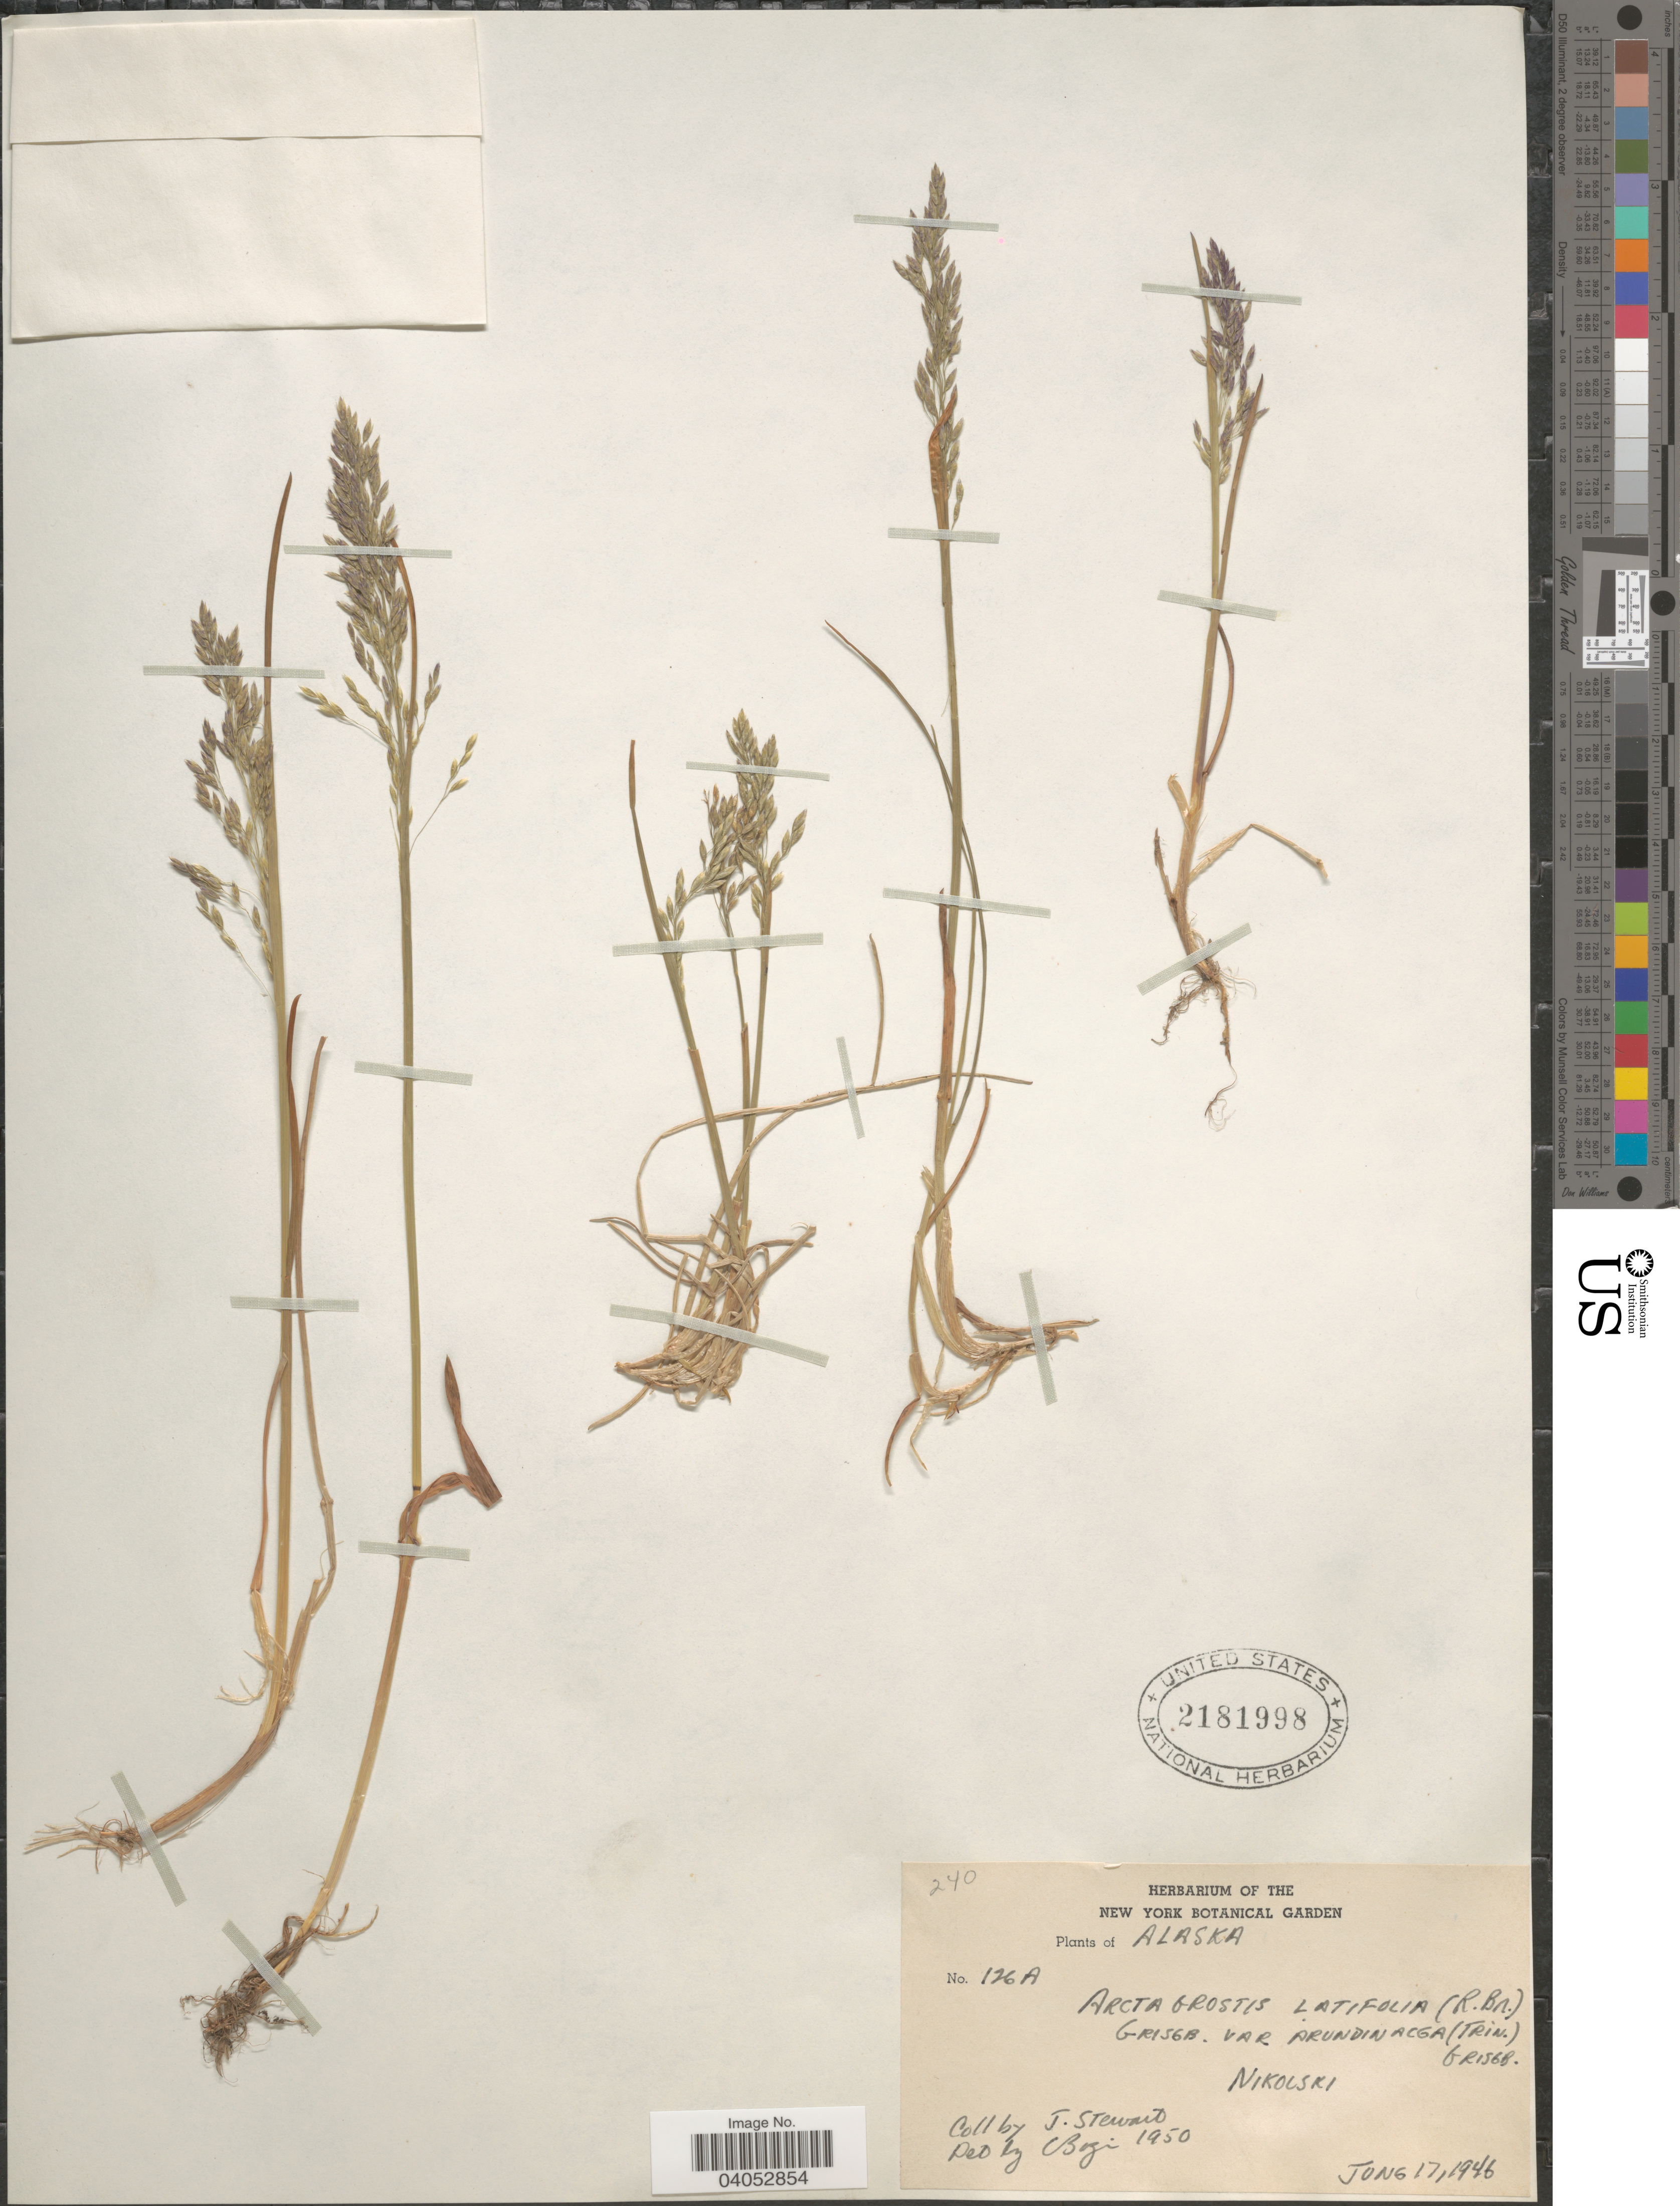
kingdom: Plantae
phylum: Tracheophyta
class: Liliopsida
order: Poales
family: Poaceae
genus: Arctagrostis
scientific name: Arctagrostis latifolia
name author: (R. Br.) Griseb.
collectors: J. Stewart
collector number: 126A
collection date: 1946-06-17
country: United States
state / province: Alaska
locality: Nikolski.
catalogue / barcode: US 2181998